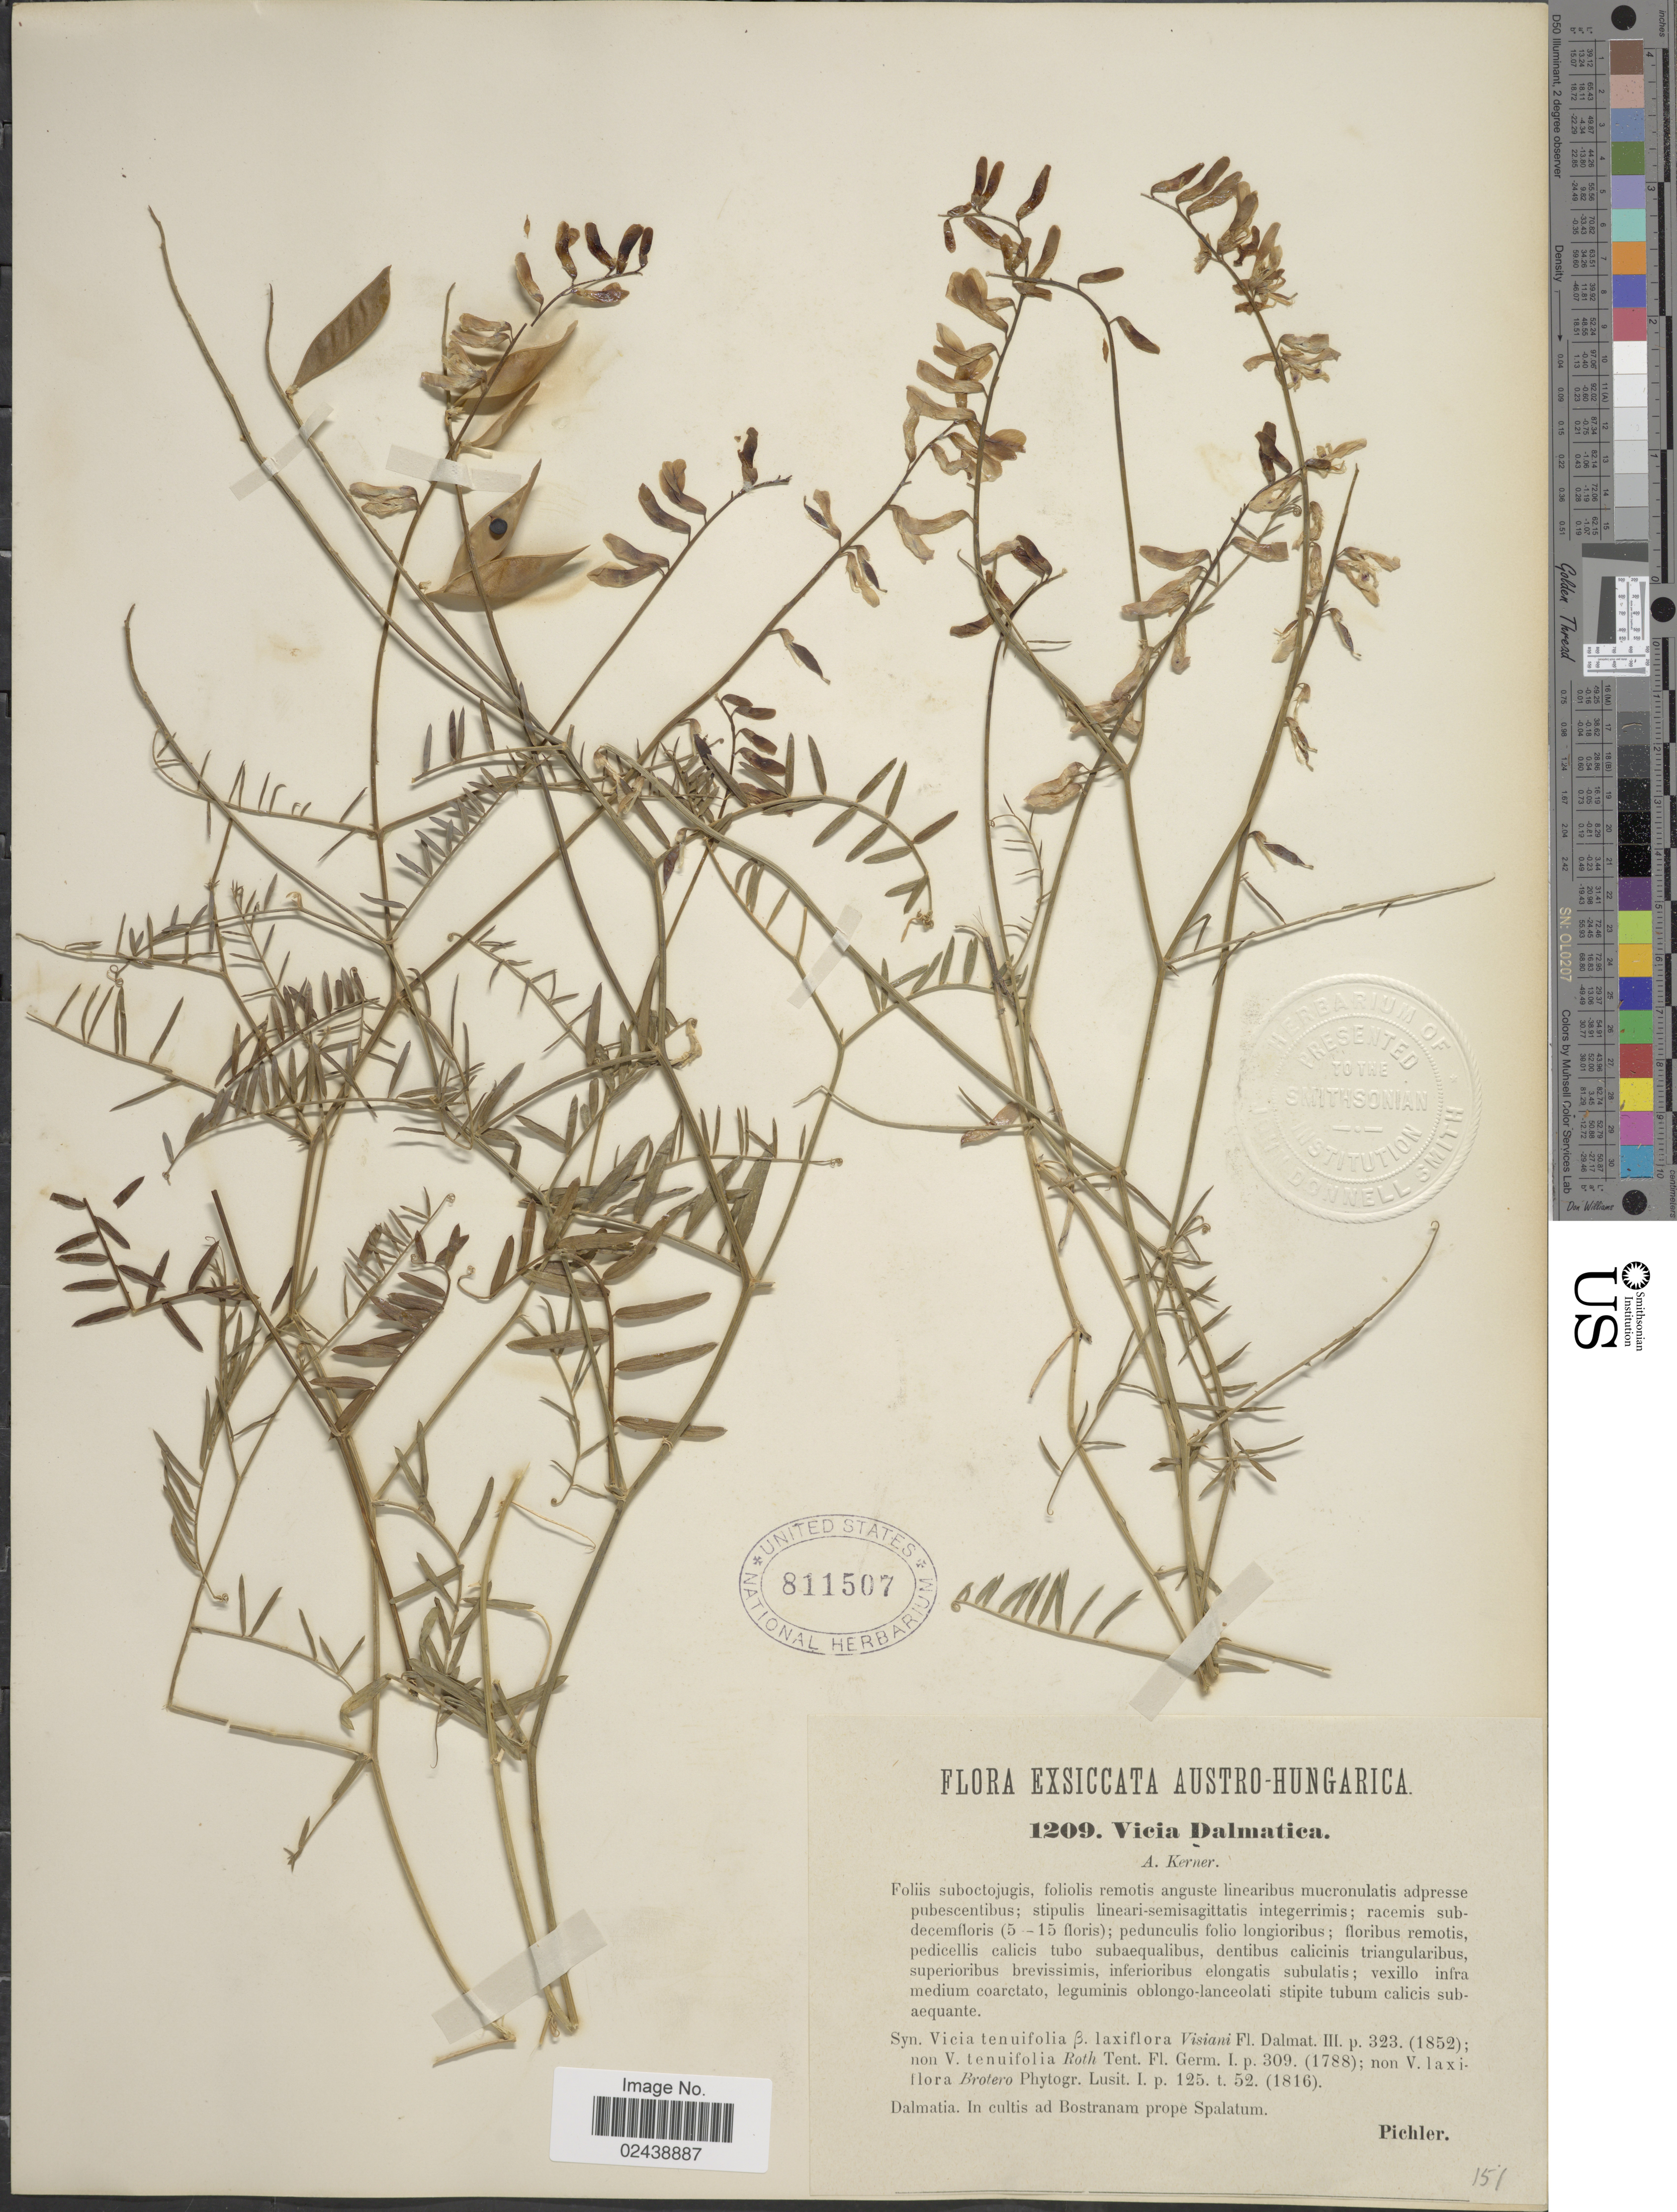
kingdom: Plantae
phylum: Tracheophyta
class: Magnoliopsida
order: Fabales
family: Fabaceae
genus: Vicia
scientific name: Vicia dalmatica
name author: A. Kern.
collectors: Pichler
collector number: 1209/151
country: Croatia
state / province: Split-Dalmatia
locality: Exsiccata Austro-Hungarica. Dalmatia. In cultis ad Bostranam prope Spalatum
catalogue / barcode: US 811507